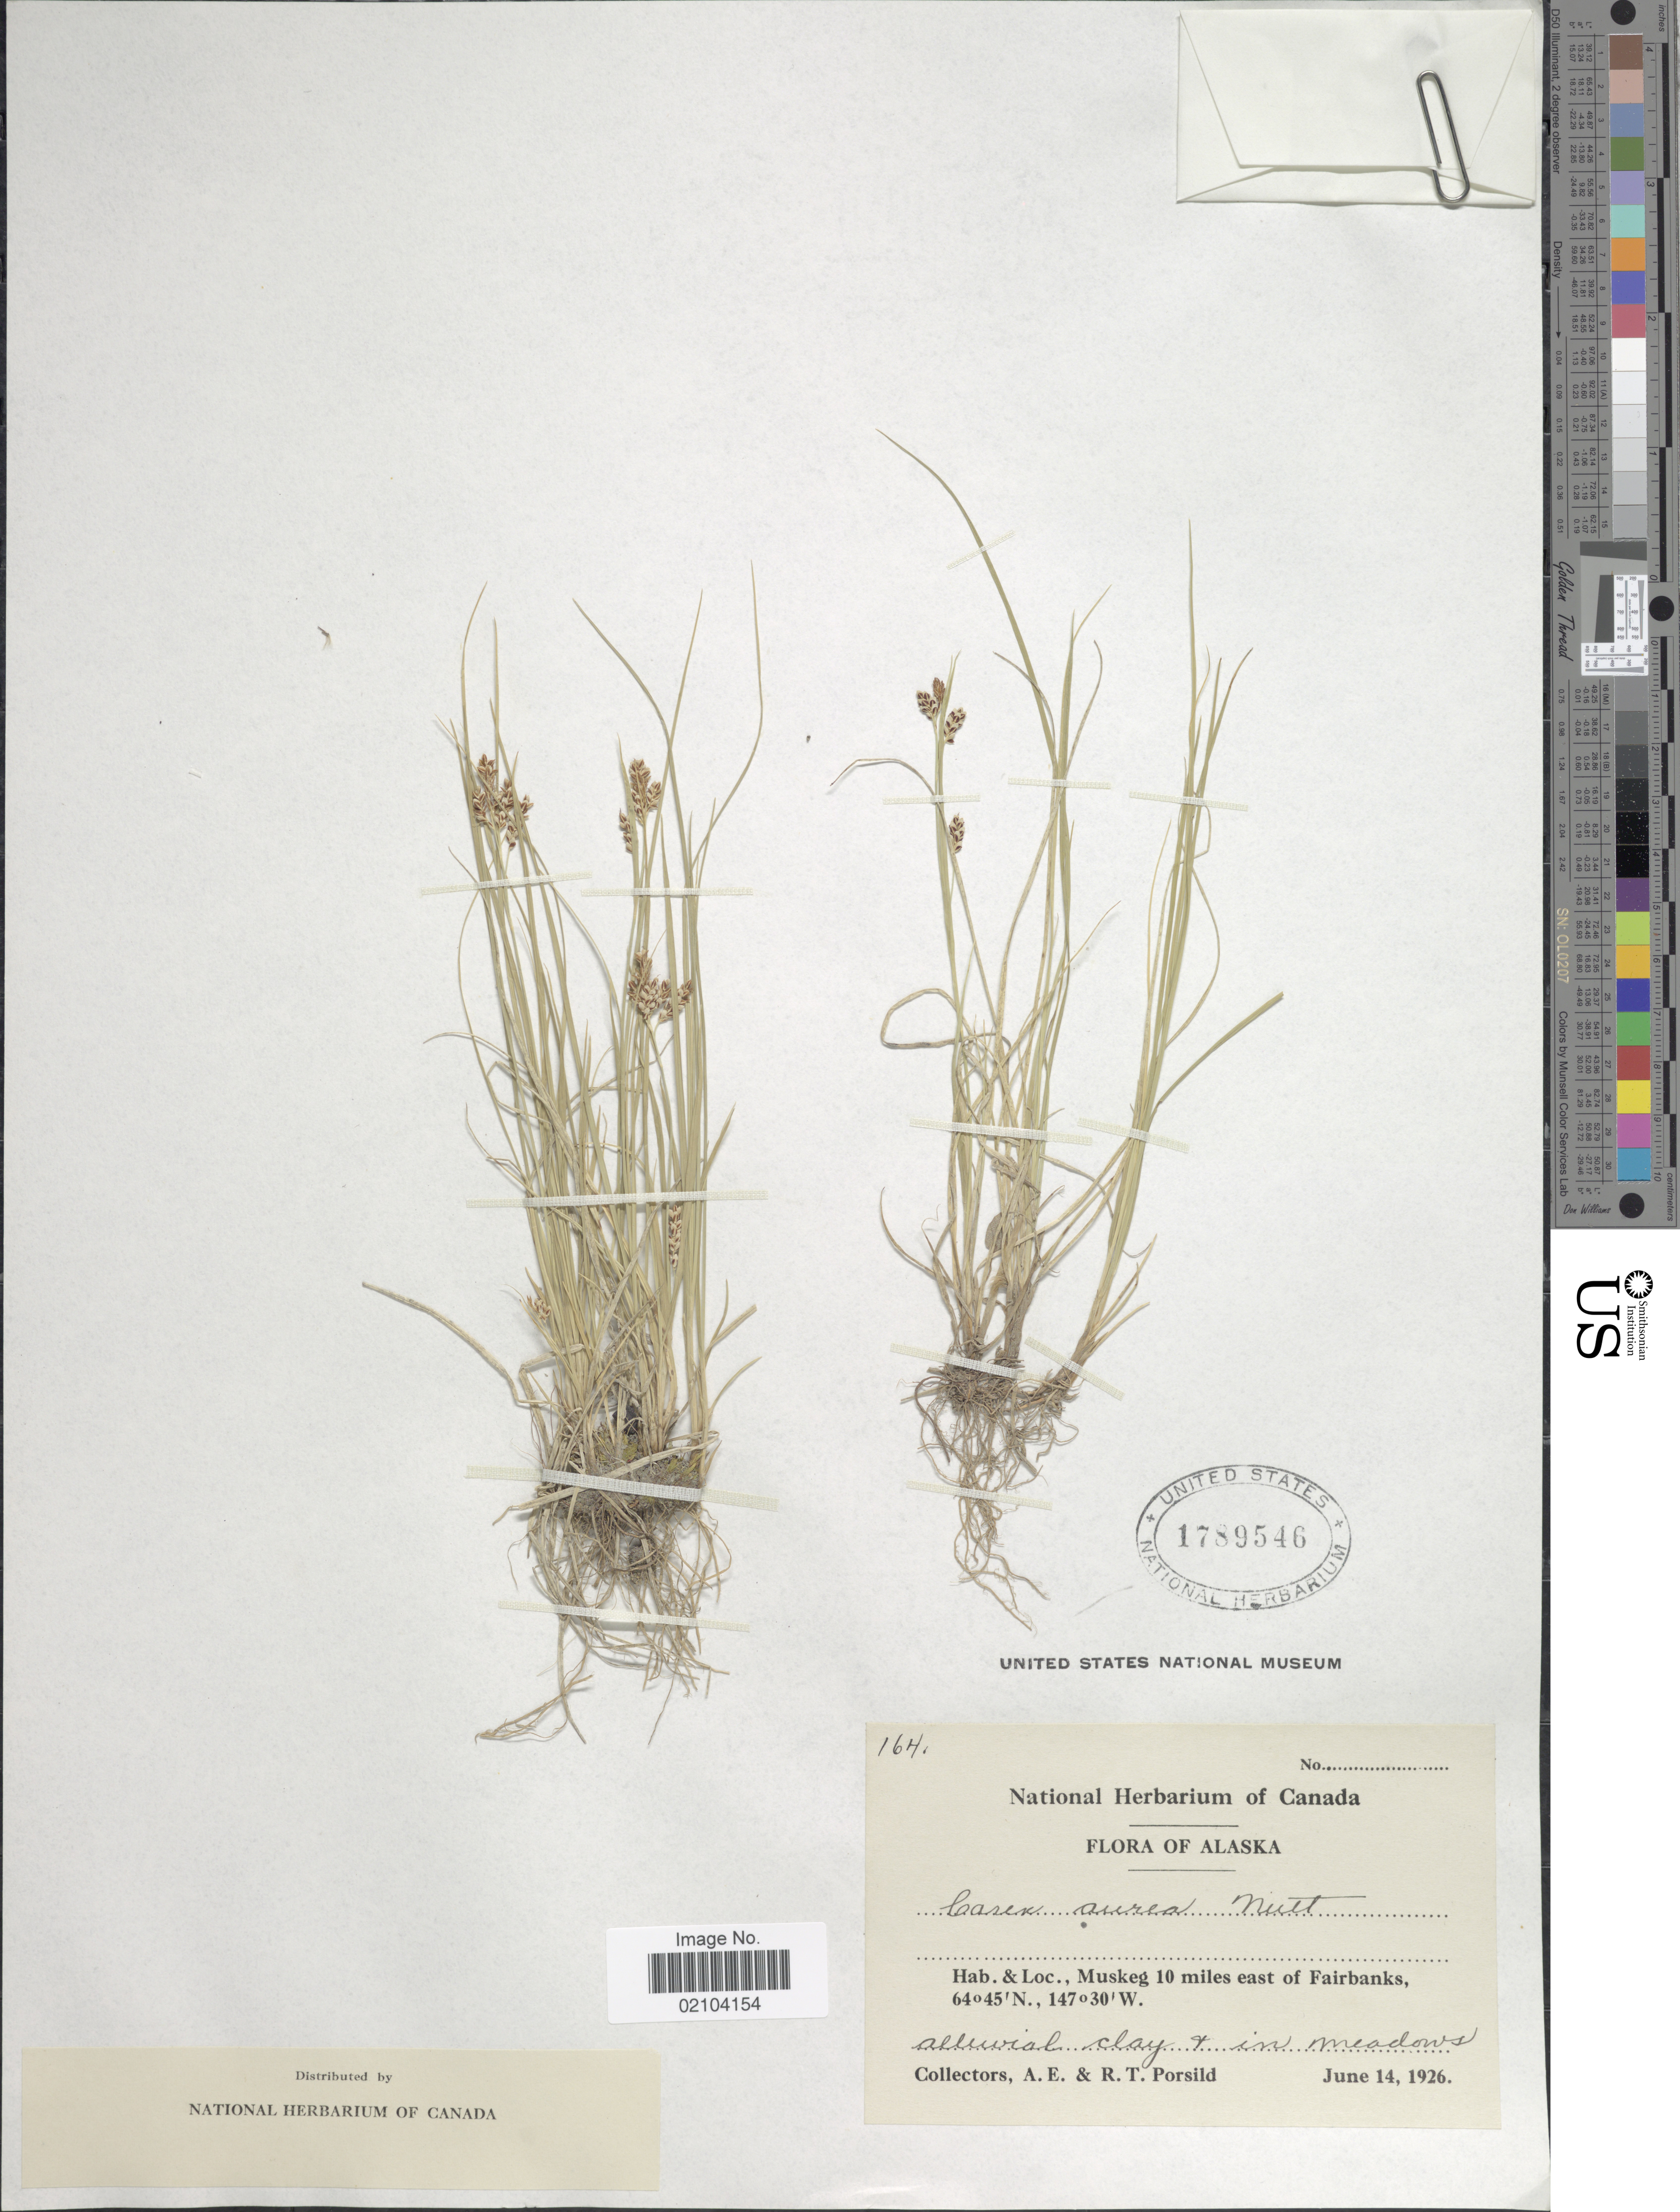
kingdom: Plantae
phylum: Tracheophyta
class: Liliopsida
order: Poales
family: Cyperaceae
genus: Carex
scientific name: Carex aurea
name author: Nutt.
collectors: A. E. Porsild & R. T. Porsild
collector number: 164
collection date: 1926-06-14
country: United States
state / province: Alaska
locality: Alaska. Muskeg 10 miles east of Fairbanks.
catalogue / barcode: US 1789546